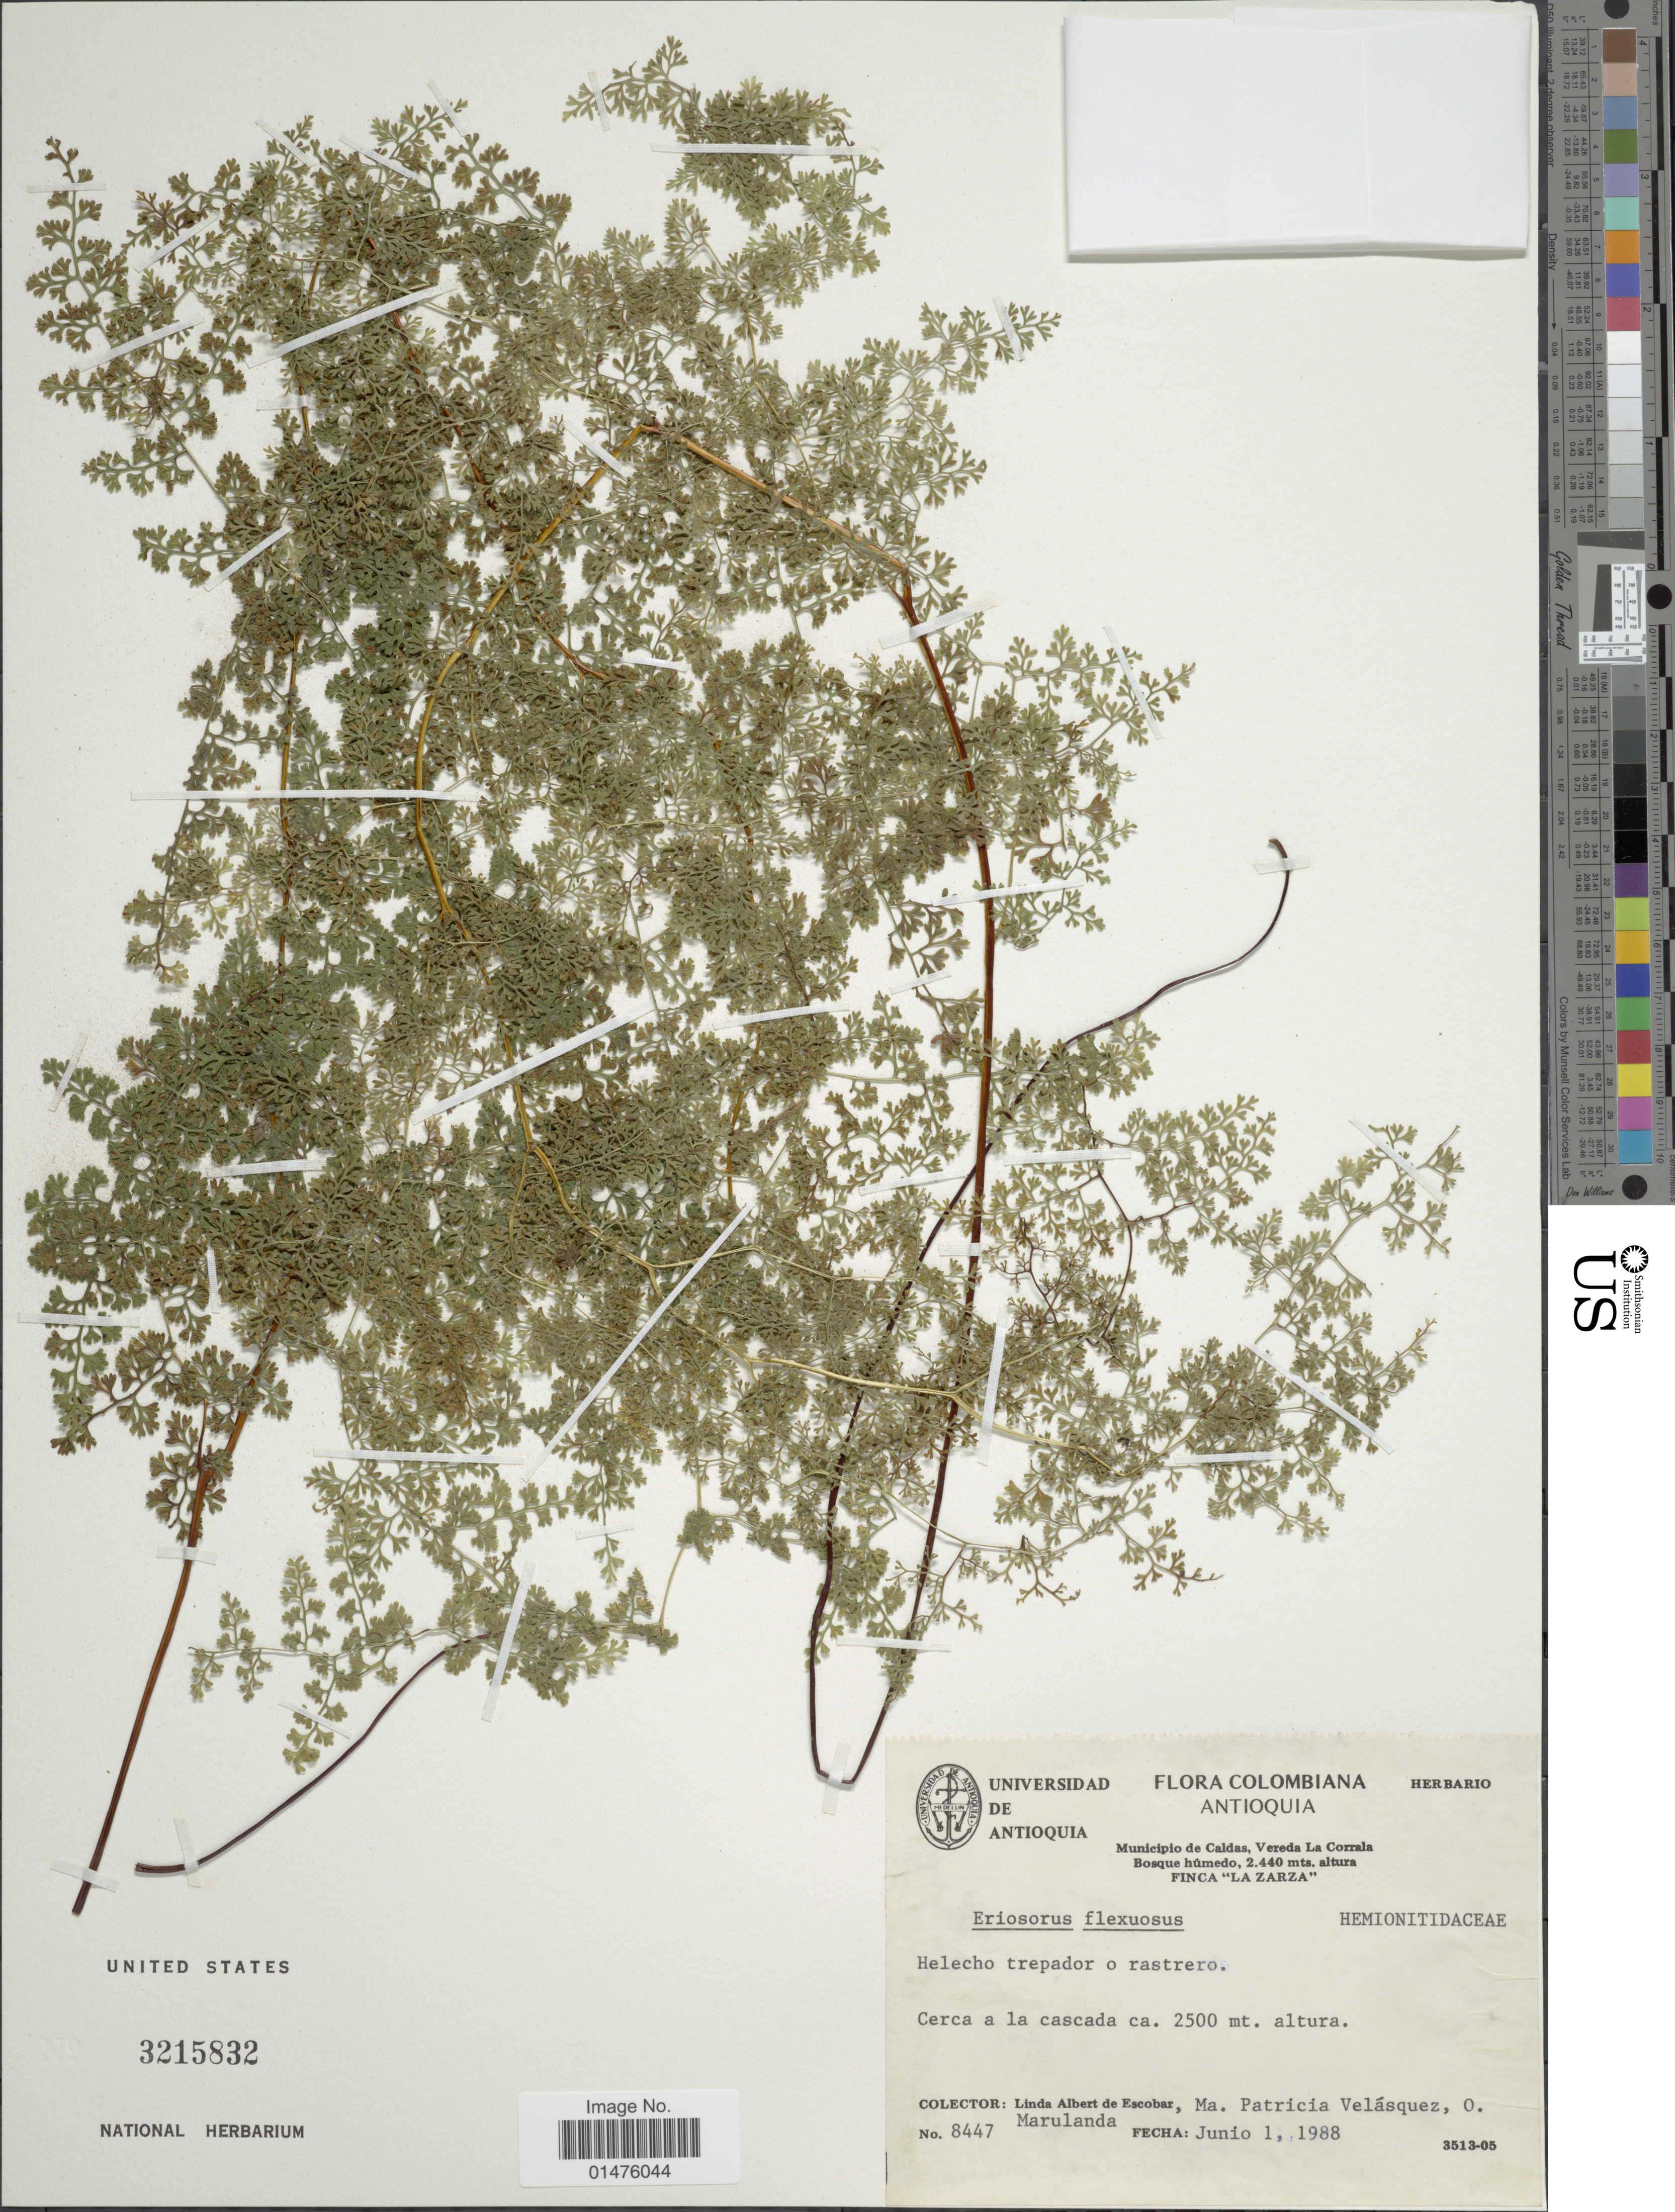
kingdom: Plantae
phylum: Tracheophyta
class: Polypodiopsida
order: Polypodiales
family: Pteridaceae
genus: Jamesonia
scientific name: Jamesonia flexuosa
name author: (Humb. & Bonpl.) Christenh.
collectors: L. K. de Escobar, M. P. Velásquez & O. Marulanda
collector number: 8447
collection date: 1988-06-01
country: Colombia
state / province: Antioquia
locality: Municpio de Caldas, Vereda La Corrala, Bosque húmedo, Finca 'La Zarza'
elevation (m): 2440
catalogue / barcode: US 3215832